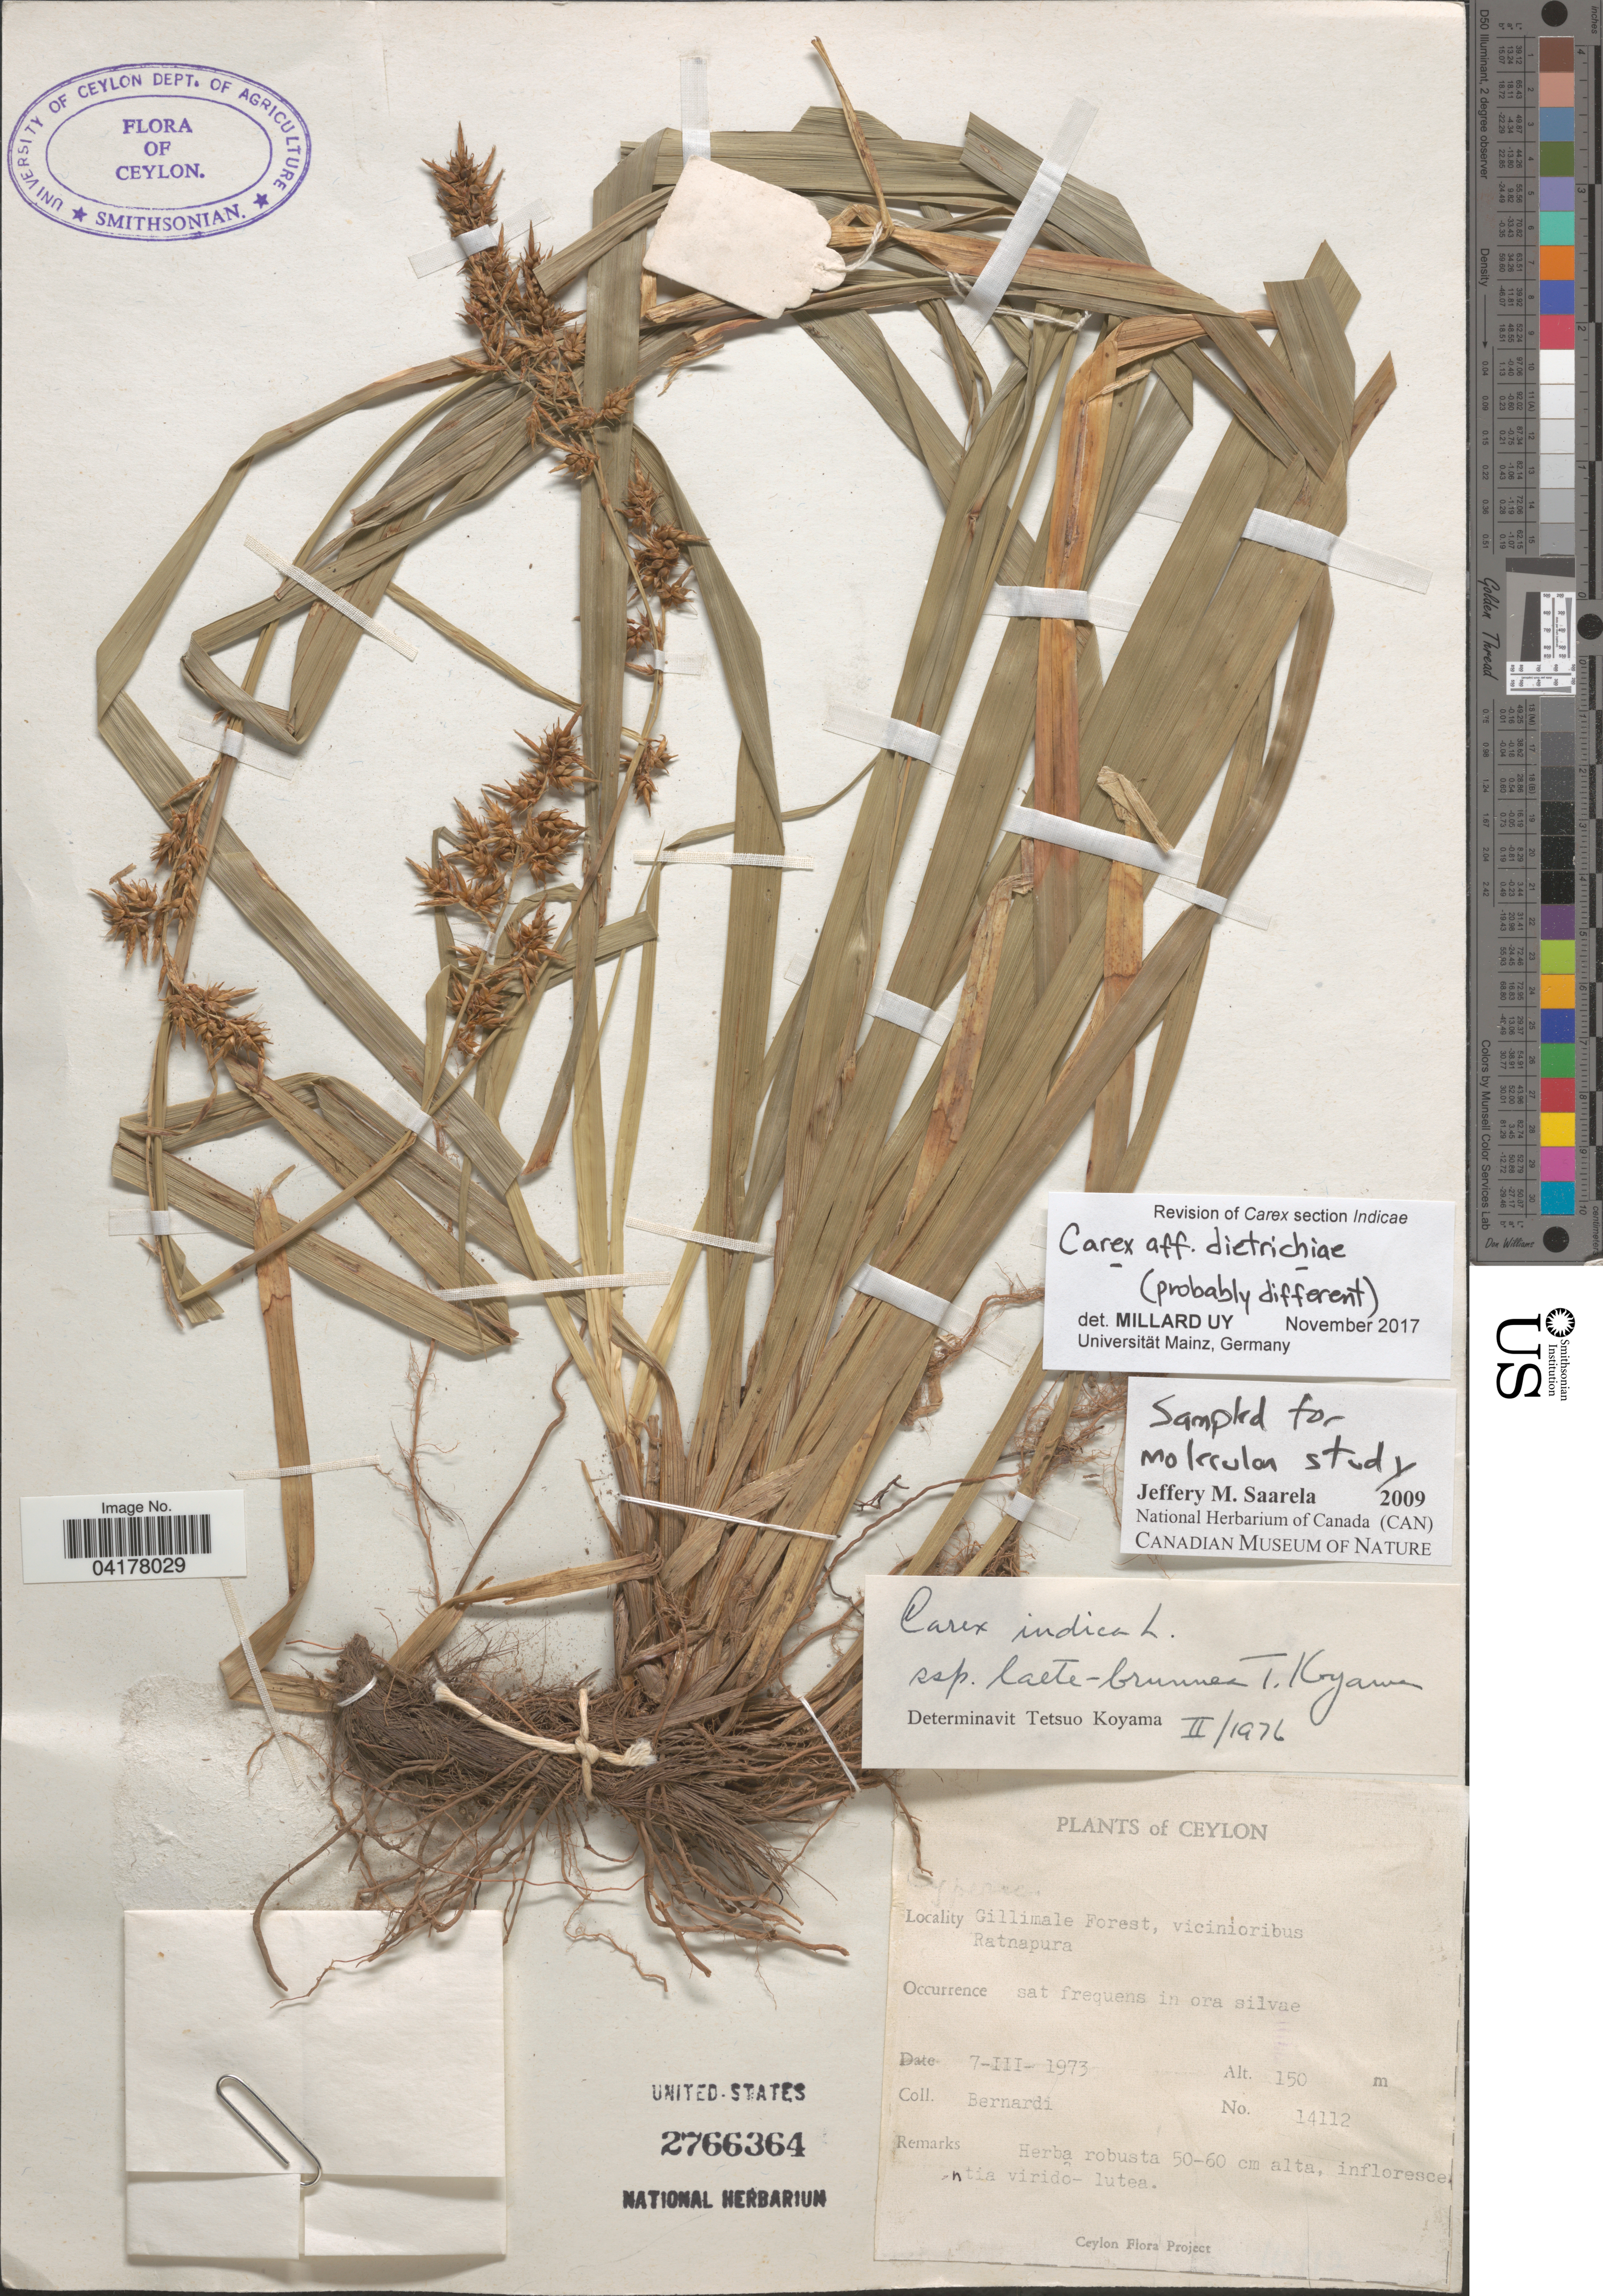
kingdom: Plantae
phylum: Tracheophyta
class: Liliopsida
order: Poales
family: Cyperaceae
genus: Carex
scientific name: Carex dietrichiae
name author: Boeckeler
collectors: Bernardi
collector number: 14112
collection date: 1973-03-07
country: Sri Lanka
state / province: Sabaragamuwa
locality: Ceylon. Gillimale Forest, vicinioribus Ratnapura.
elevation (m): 150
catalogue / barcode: US 2766364